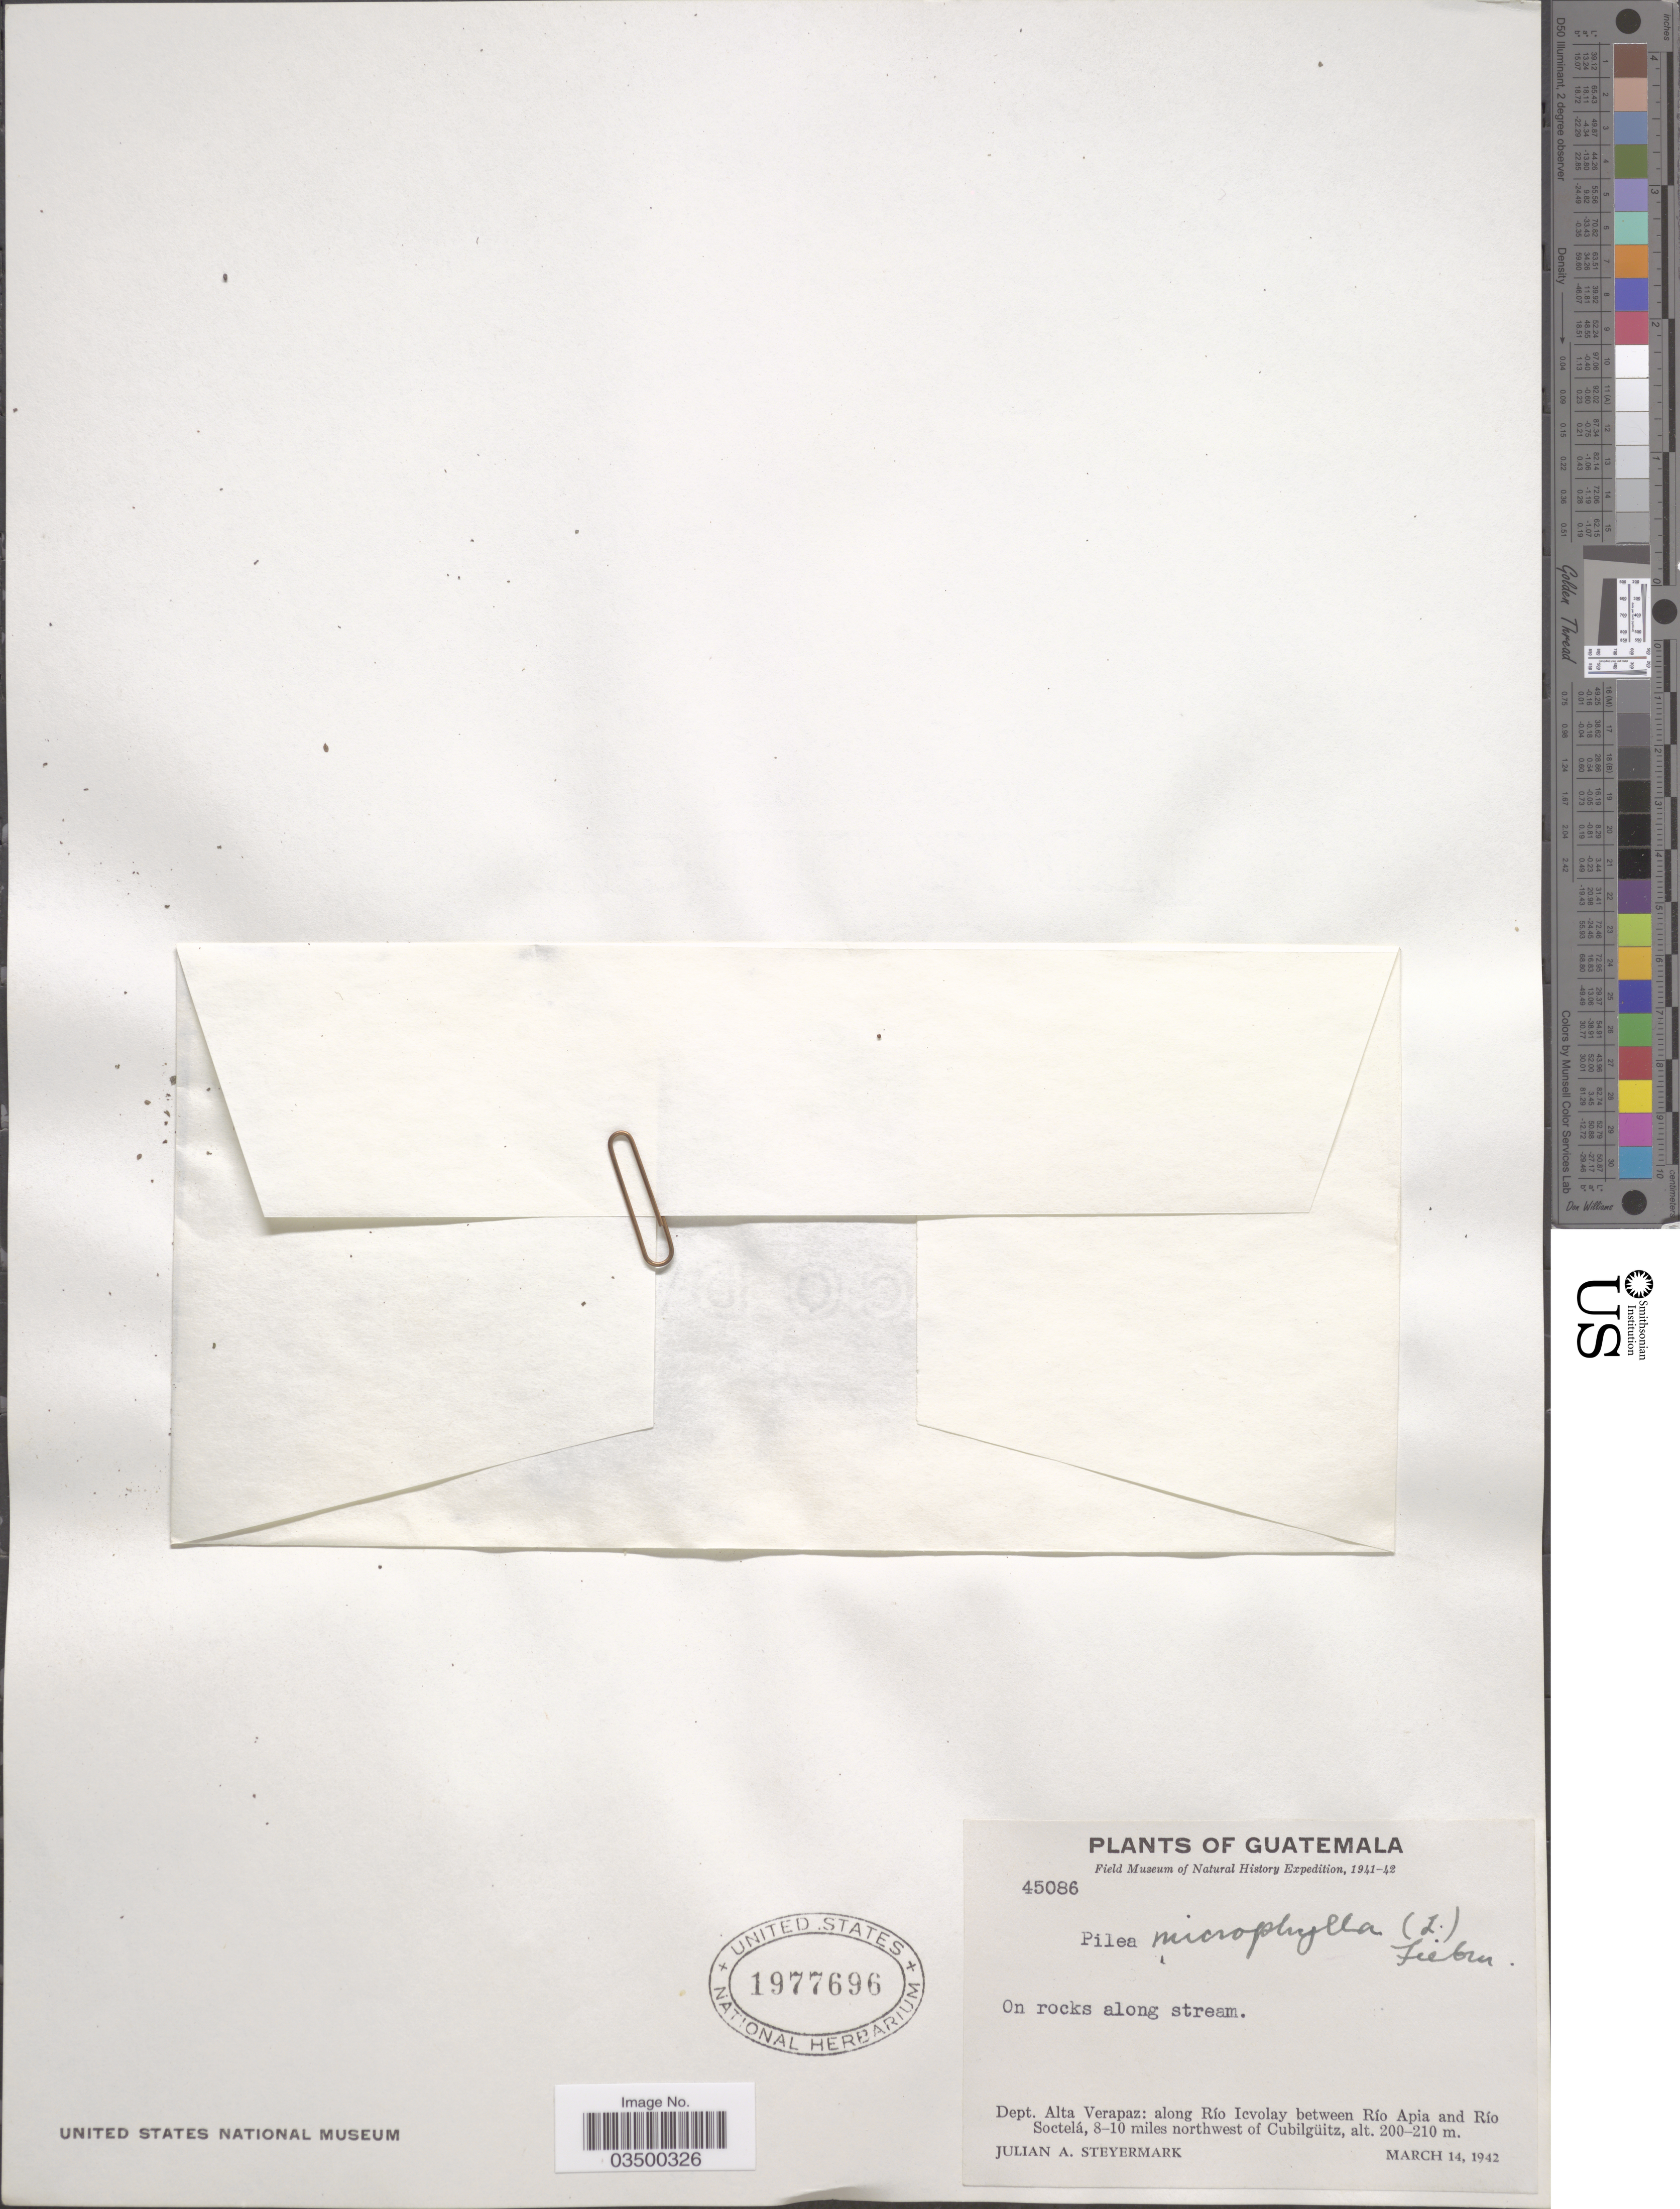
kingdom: Plantae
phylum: Tracheophyta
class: Magnoliopsida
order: Rosales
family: Urticaceae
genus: Pilea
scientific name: Pilea microphylla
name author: (L.) Liebm.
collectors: J. Steyermark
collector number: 45086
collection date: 1942-03-14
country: Guatemala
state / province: Alta Verapaz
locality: Dept. Alta Verapaz: along Río Icvolay between Río Apia and Río Soctelá, 8-10 miles northwest of Cubilgüitz.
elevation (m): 200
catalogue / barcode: US 1977696